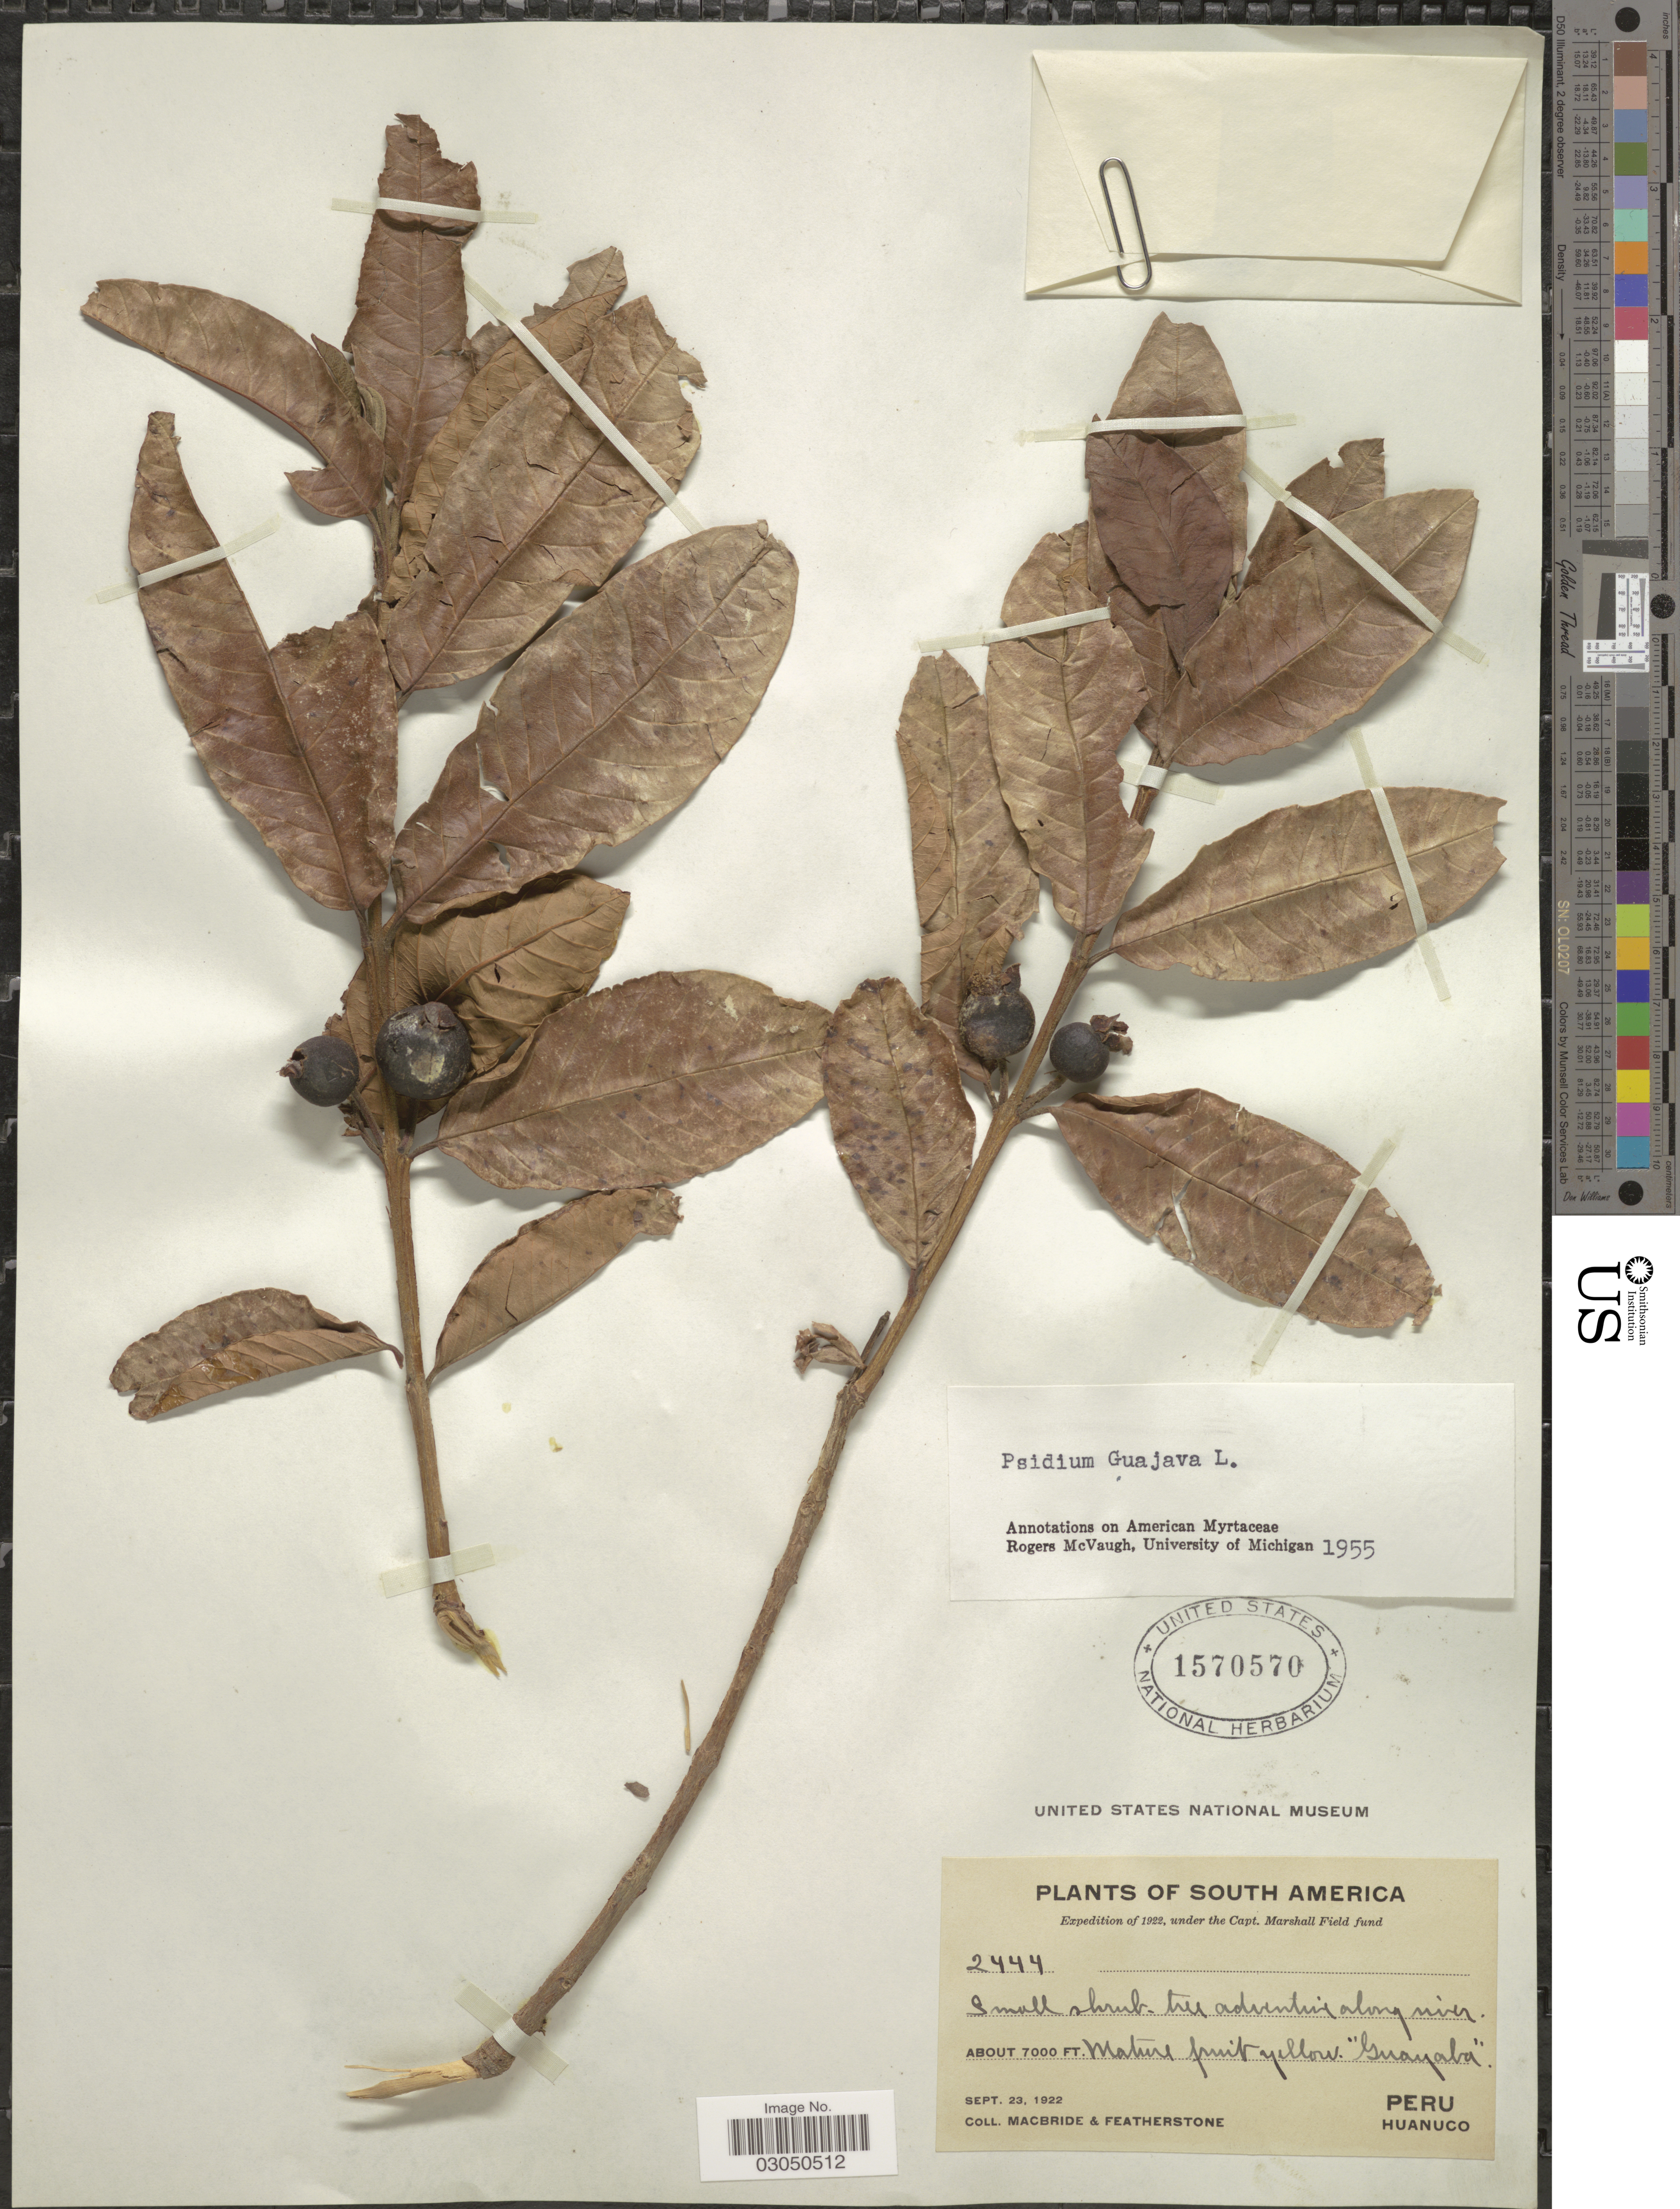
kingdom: Plantae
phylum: Tracheophyta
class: Magnoliopsida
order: Myrtales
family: Myrtaceae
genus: Psidium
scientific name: Psidium guajava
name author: L.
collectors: Macbride, -- & -. Featherstone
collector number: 2444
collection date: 1922-09-23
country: Peru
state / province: Huánuco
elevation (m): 2134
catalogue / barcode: US 1570570